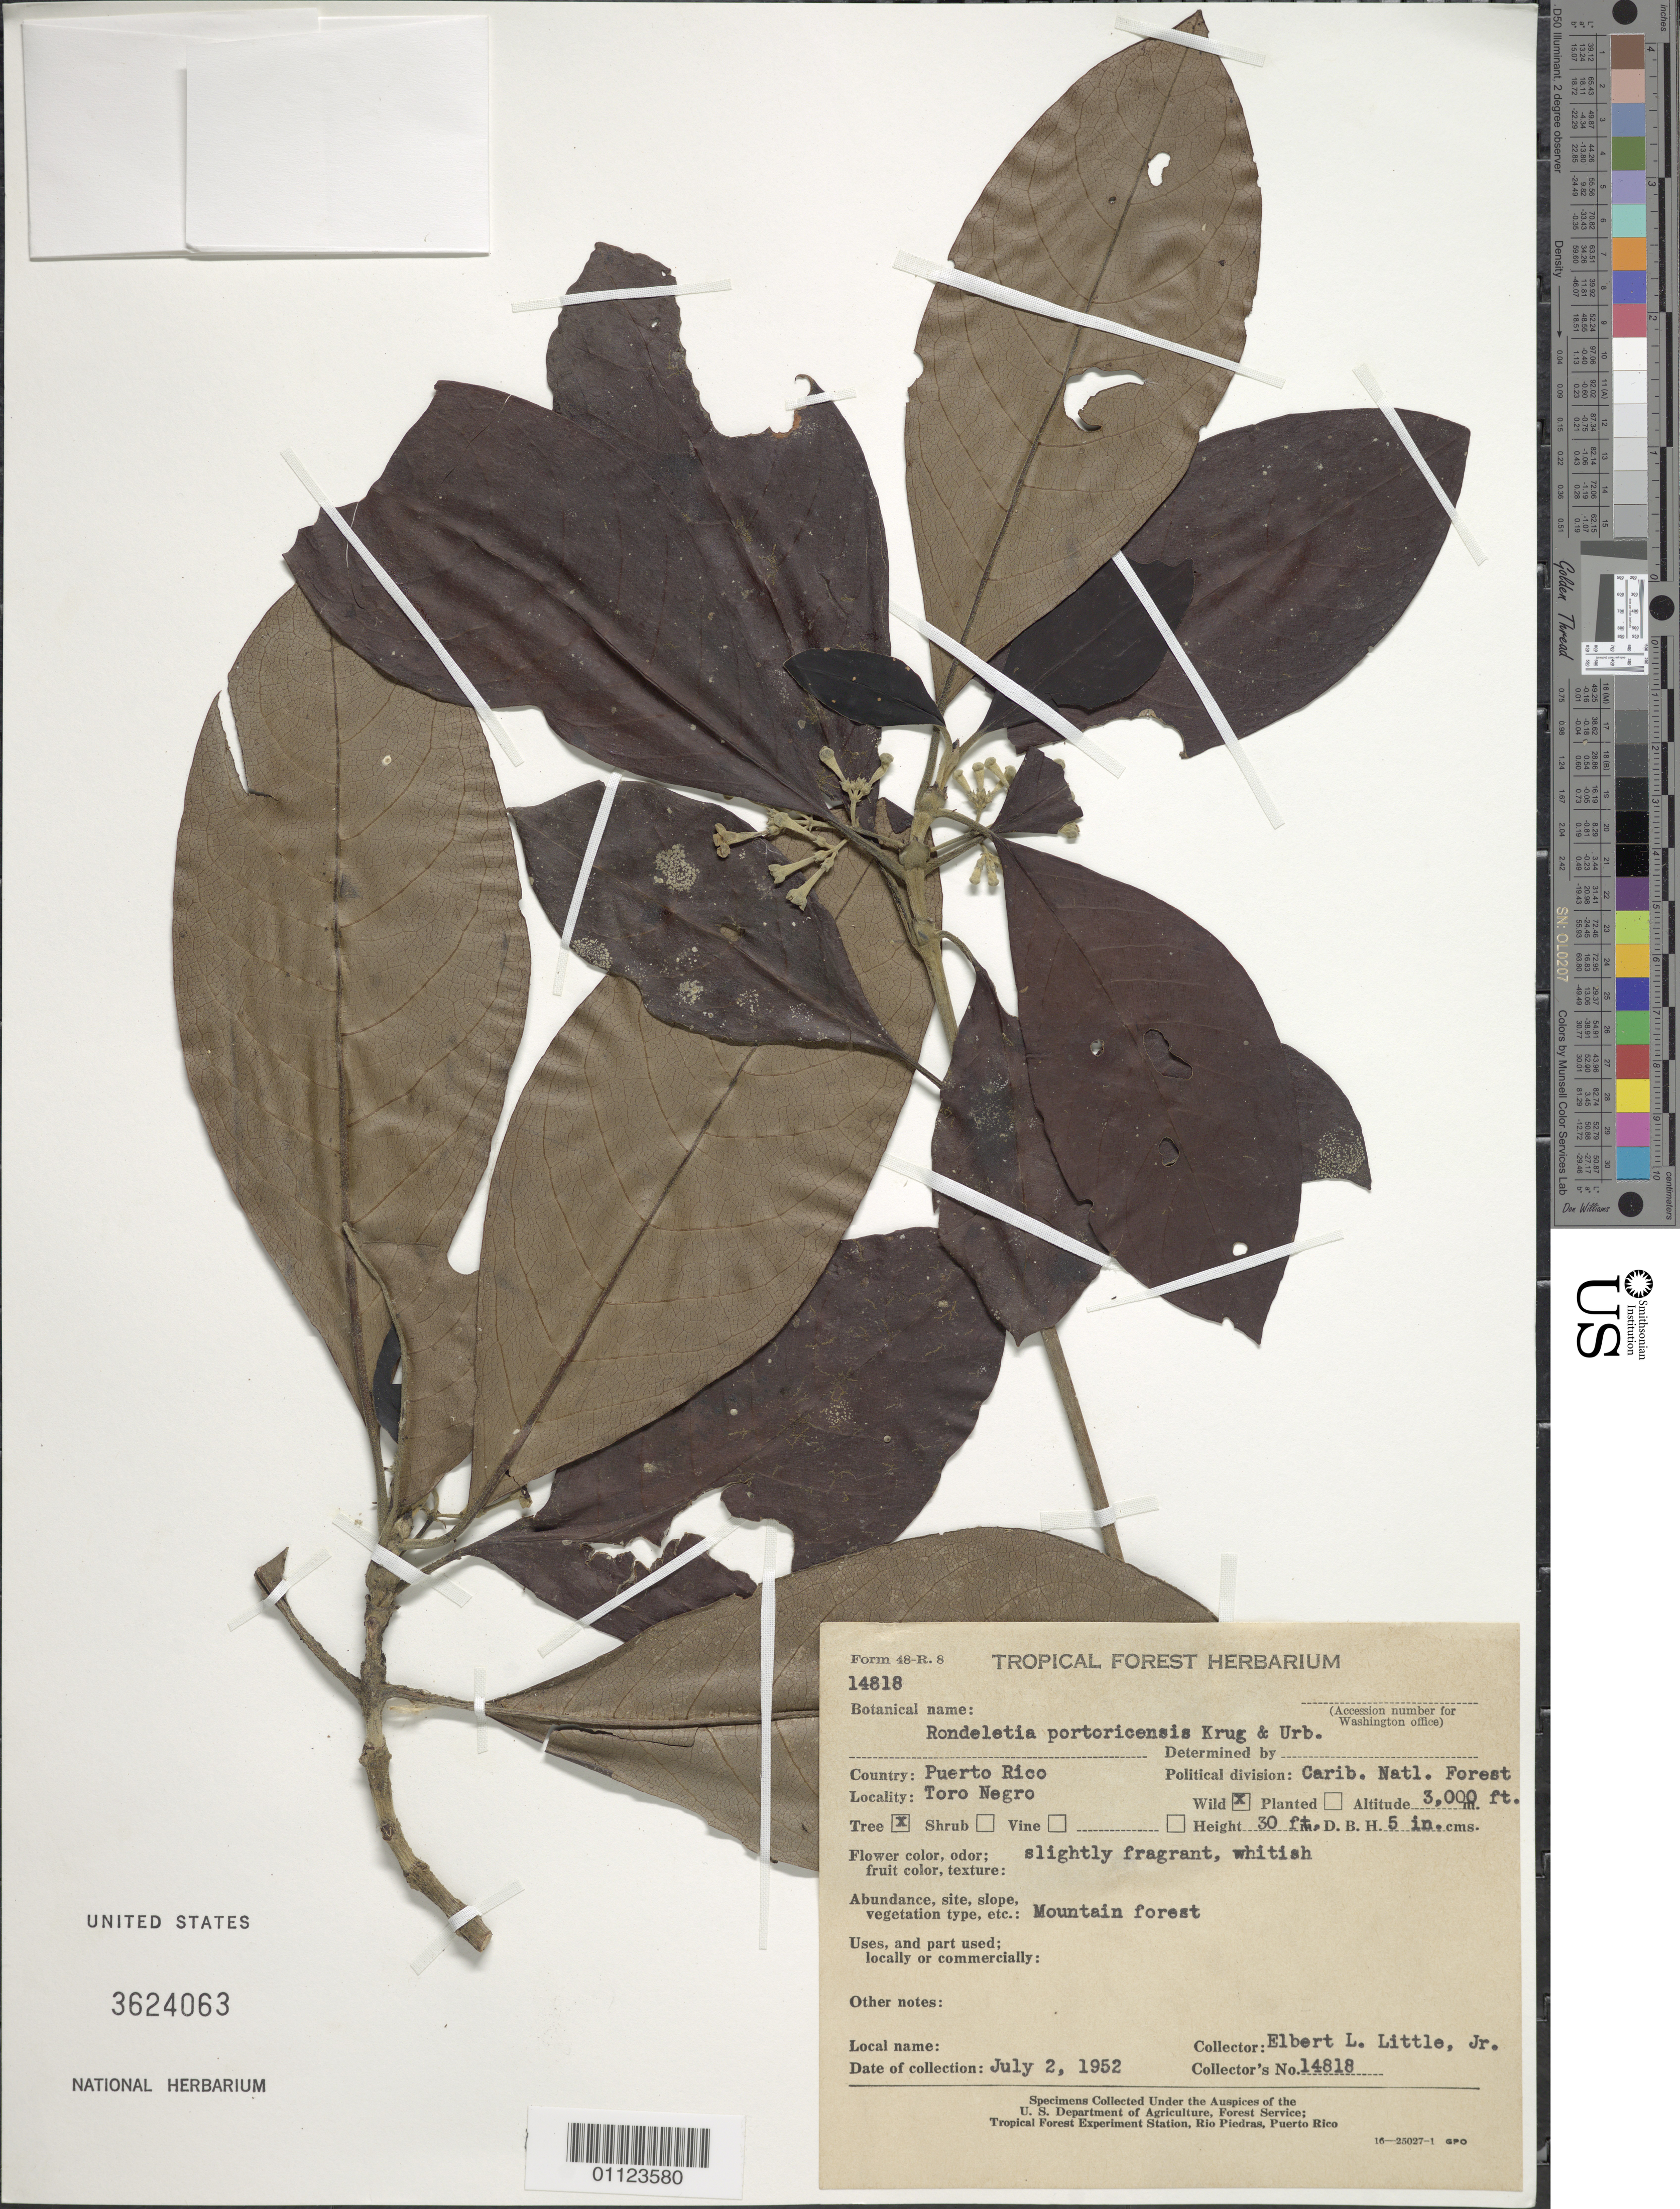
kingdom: Plantae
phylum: Tracheophyta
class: Magnoliopsida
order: Gentianales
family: Rubiaceae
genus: Rondeletia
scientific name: Rondeletia portoricensis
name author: Krug & Urb.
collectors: E. L. Little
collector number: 14818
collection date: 1952-07-02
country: Puerto Rico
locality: Caribbean Nat'l. Forest, Toro Negro.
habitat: Mountain forest.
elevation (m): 914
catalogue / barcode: US 3624063